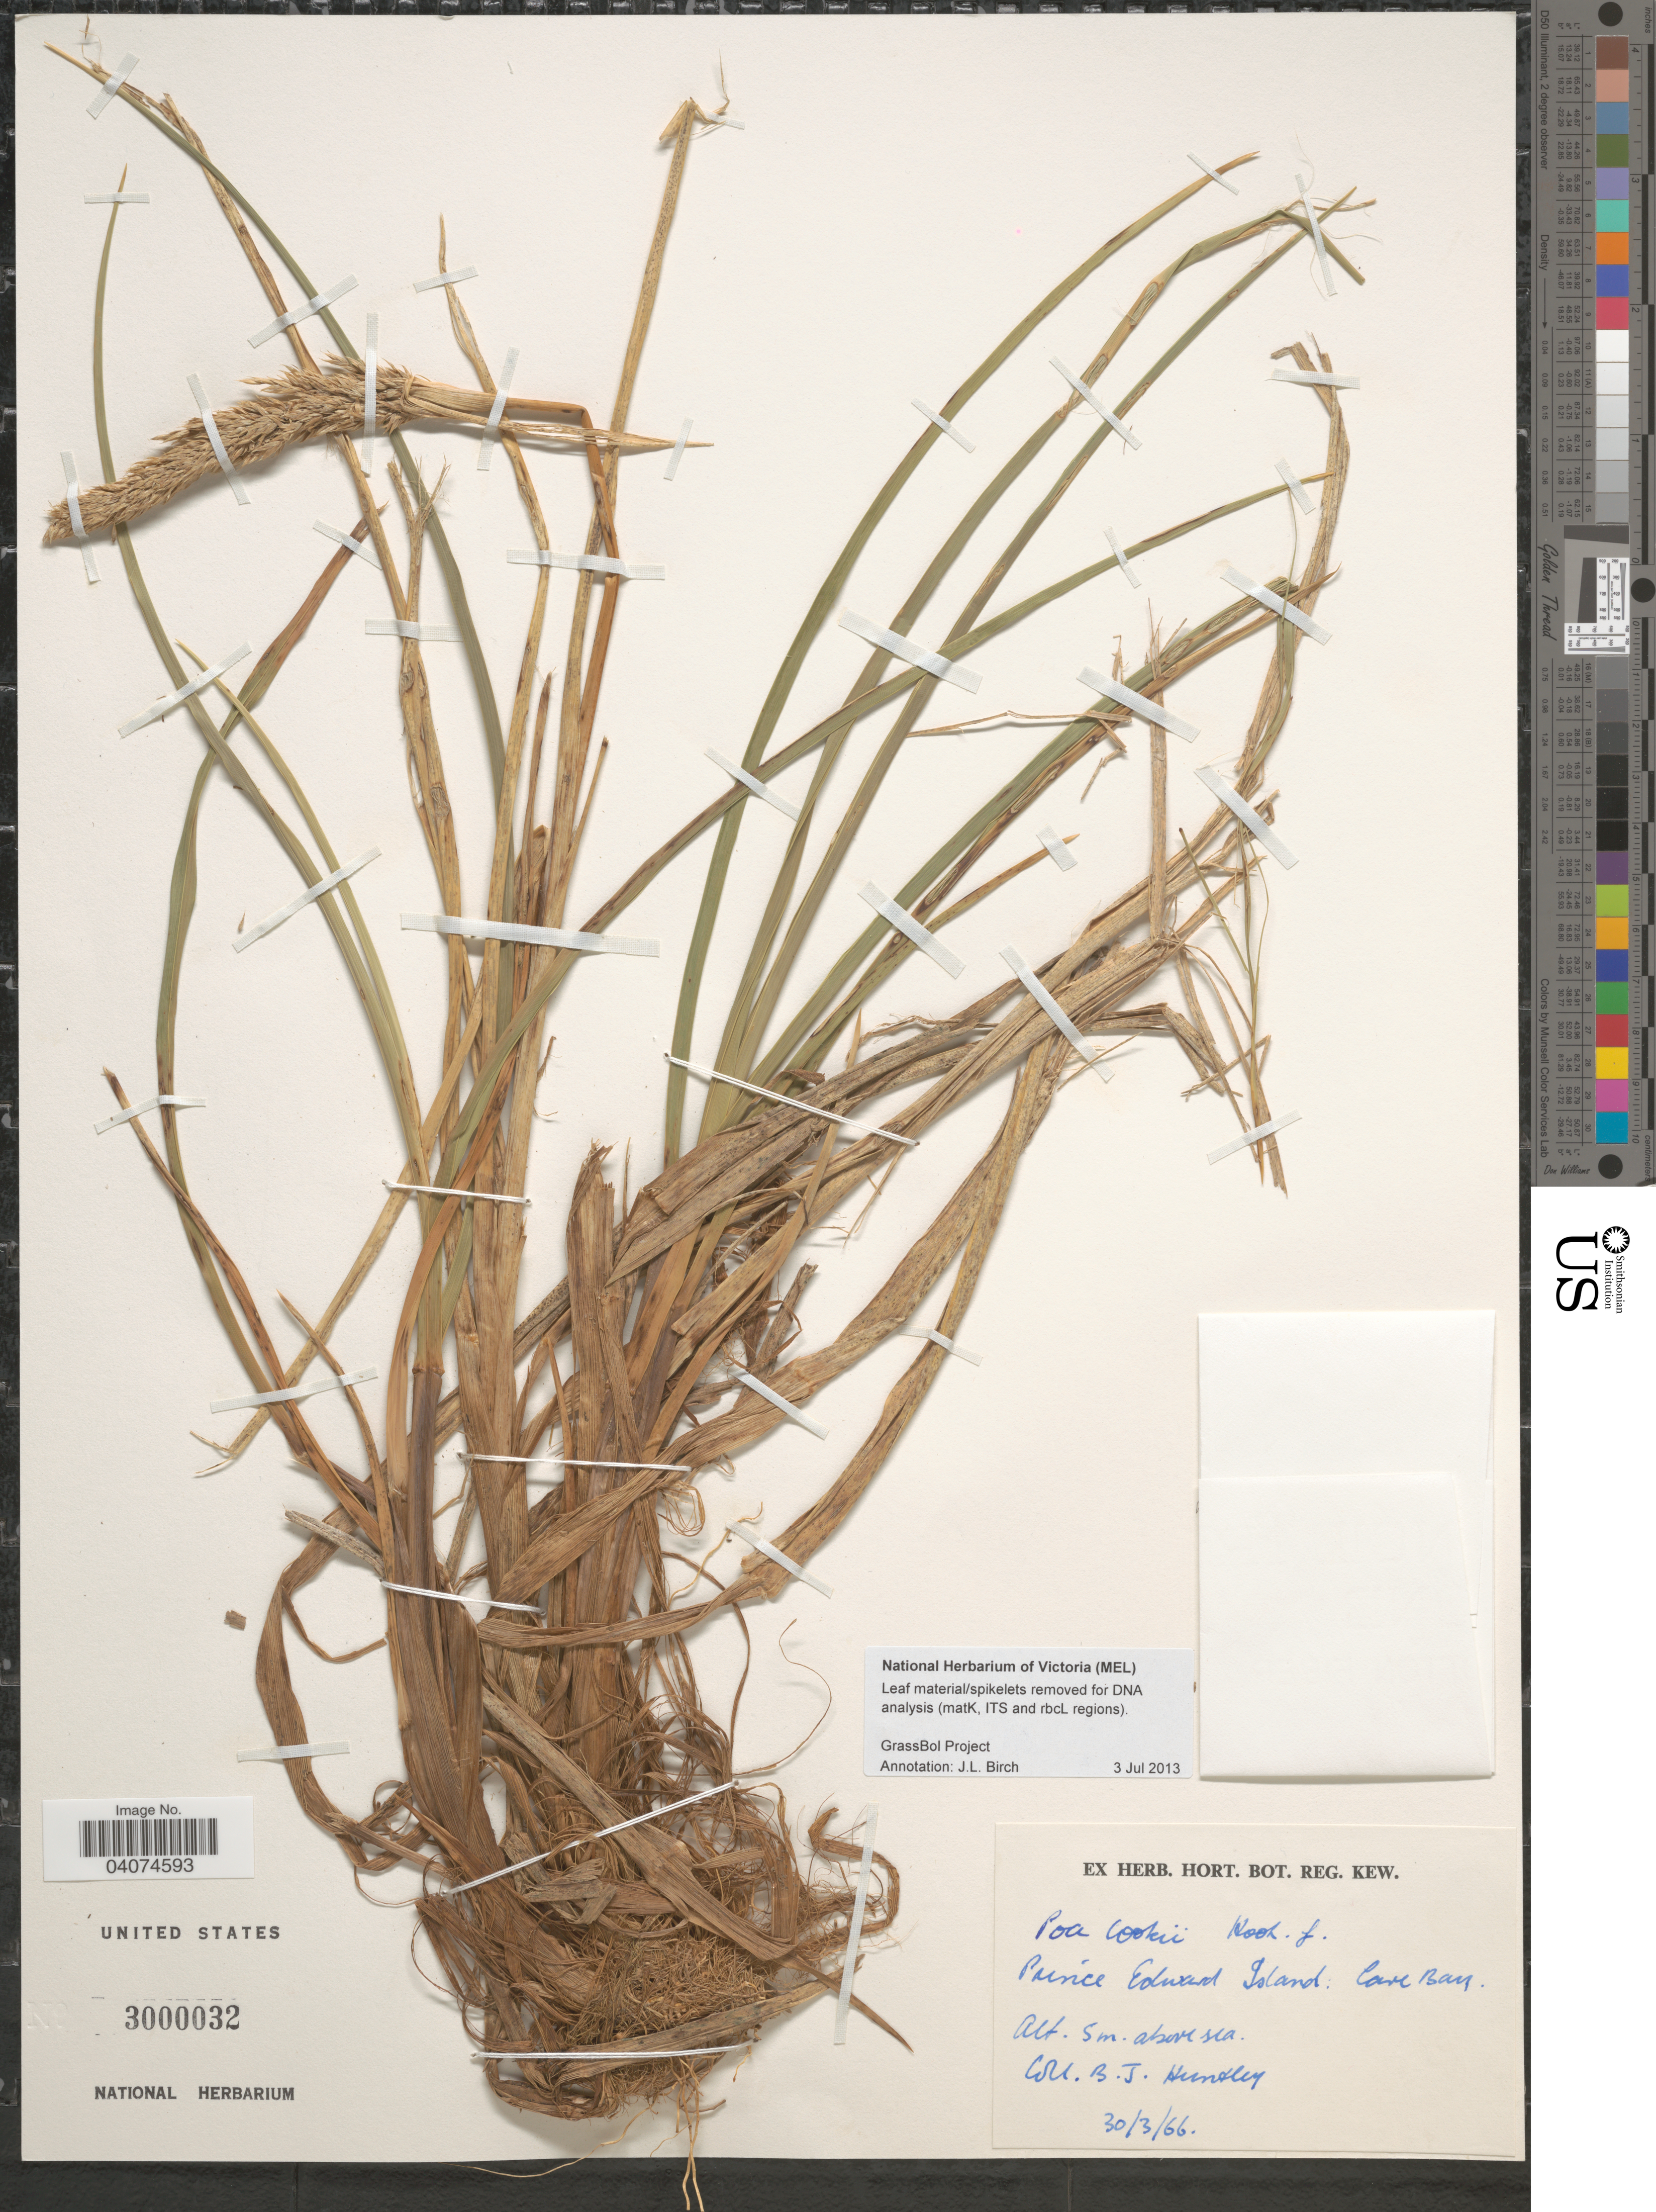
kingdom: Plantae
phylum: Tracheophyta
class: Liliopsida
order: Poales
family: Poaceae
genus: Poa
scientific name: Poa cookii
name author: (Hook. f.) Hook. f.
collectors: B. Huntley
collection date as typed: Transcribed d/m/y: 30/3/66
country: Canada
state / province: Prince Edward Island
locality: Cave Bay.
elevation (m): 5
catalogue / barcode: US 3000032